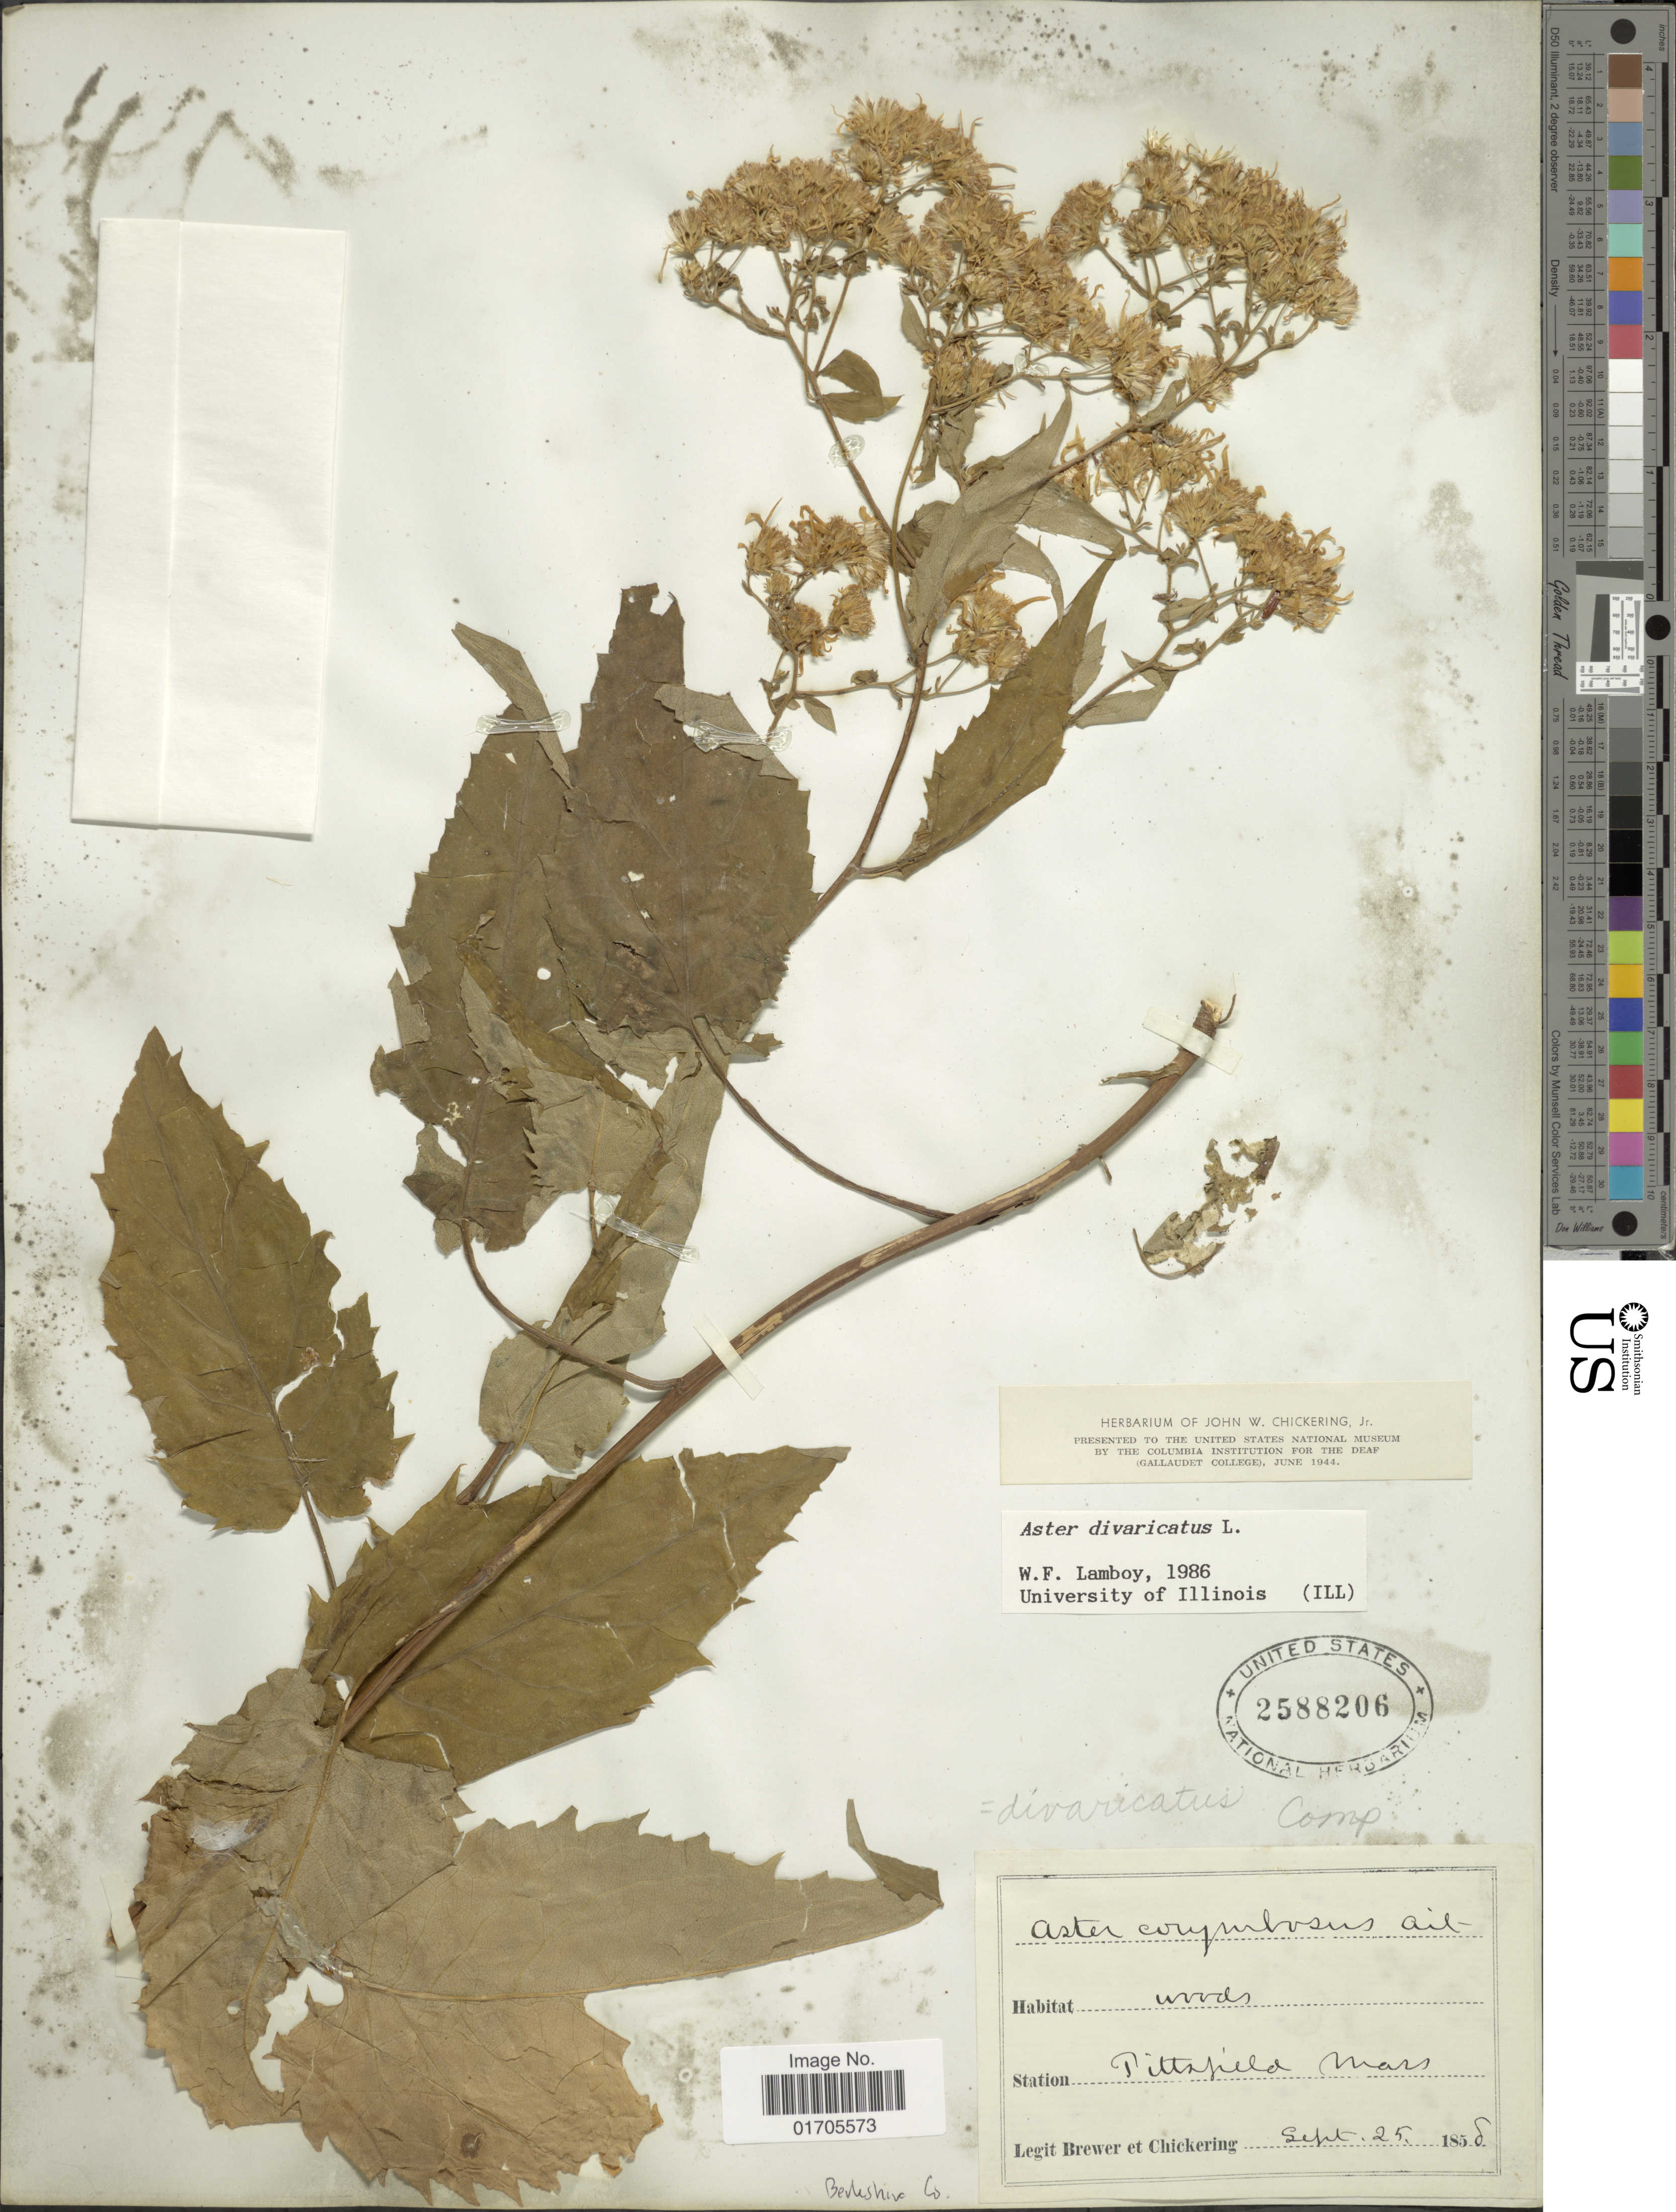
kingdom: Plantae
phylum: Tracheophyta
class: Magnoliopsida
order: Asterales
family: Asteraceae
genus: Eurybia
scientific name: Eurybia divaricata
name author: (L.) G.L. Nesom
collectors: -. Brewer & -. Chickering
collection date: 1858-09-25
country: United States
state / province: Massachusetts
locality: Pittsfield, Mass.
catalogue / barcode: US 2588206